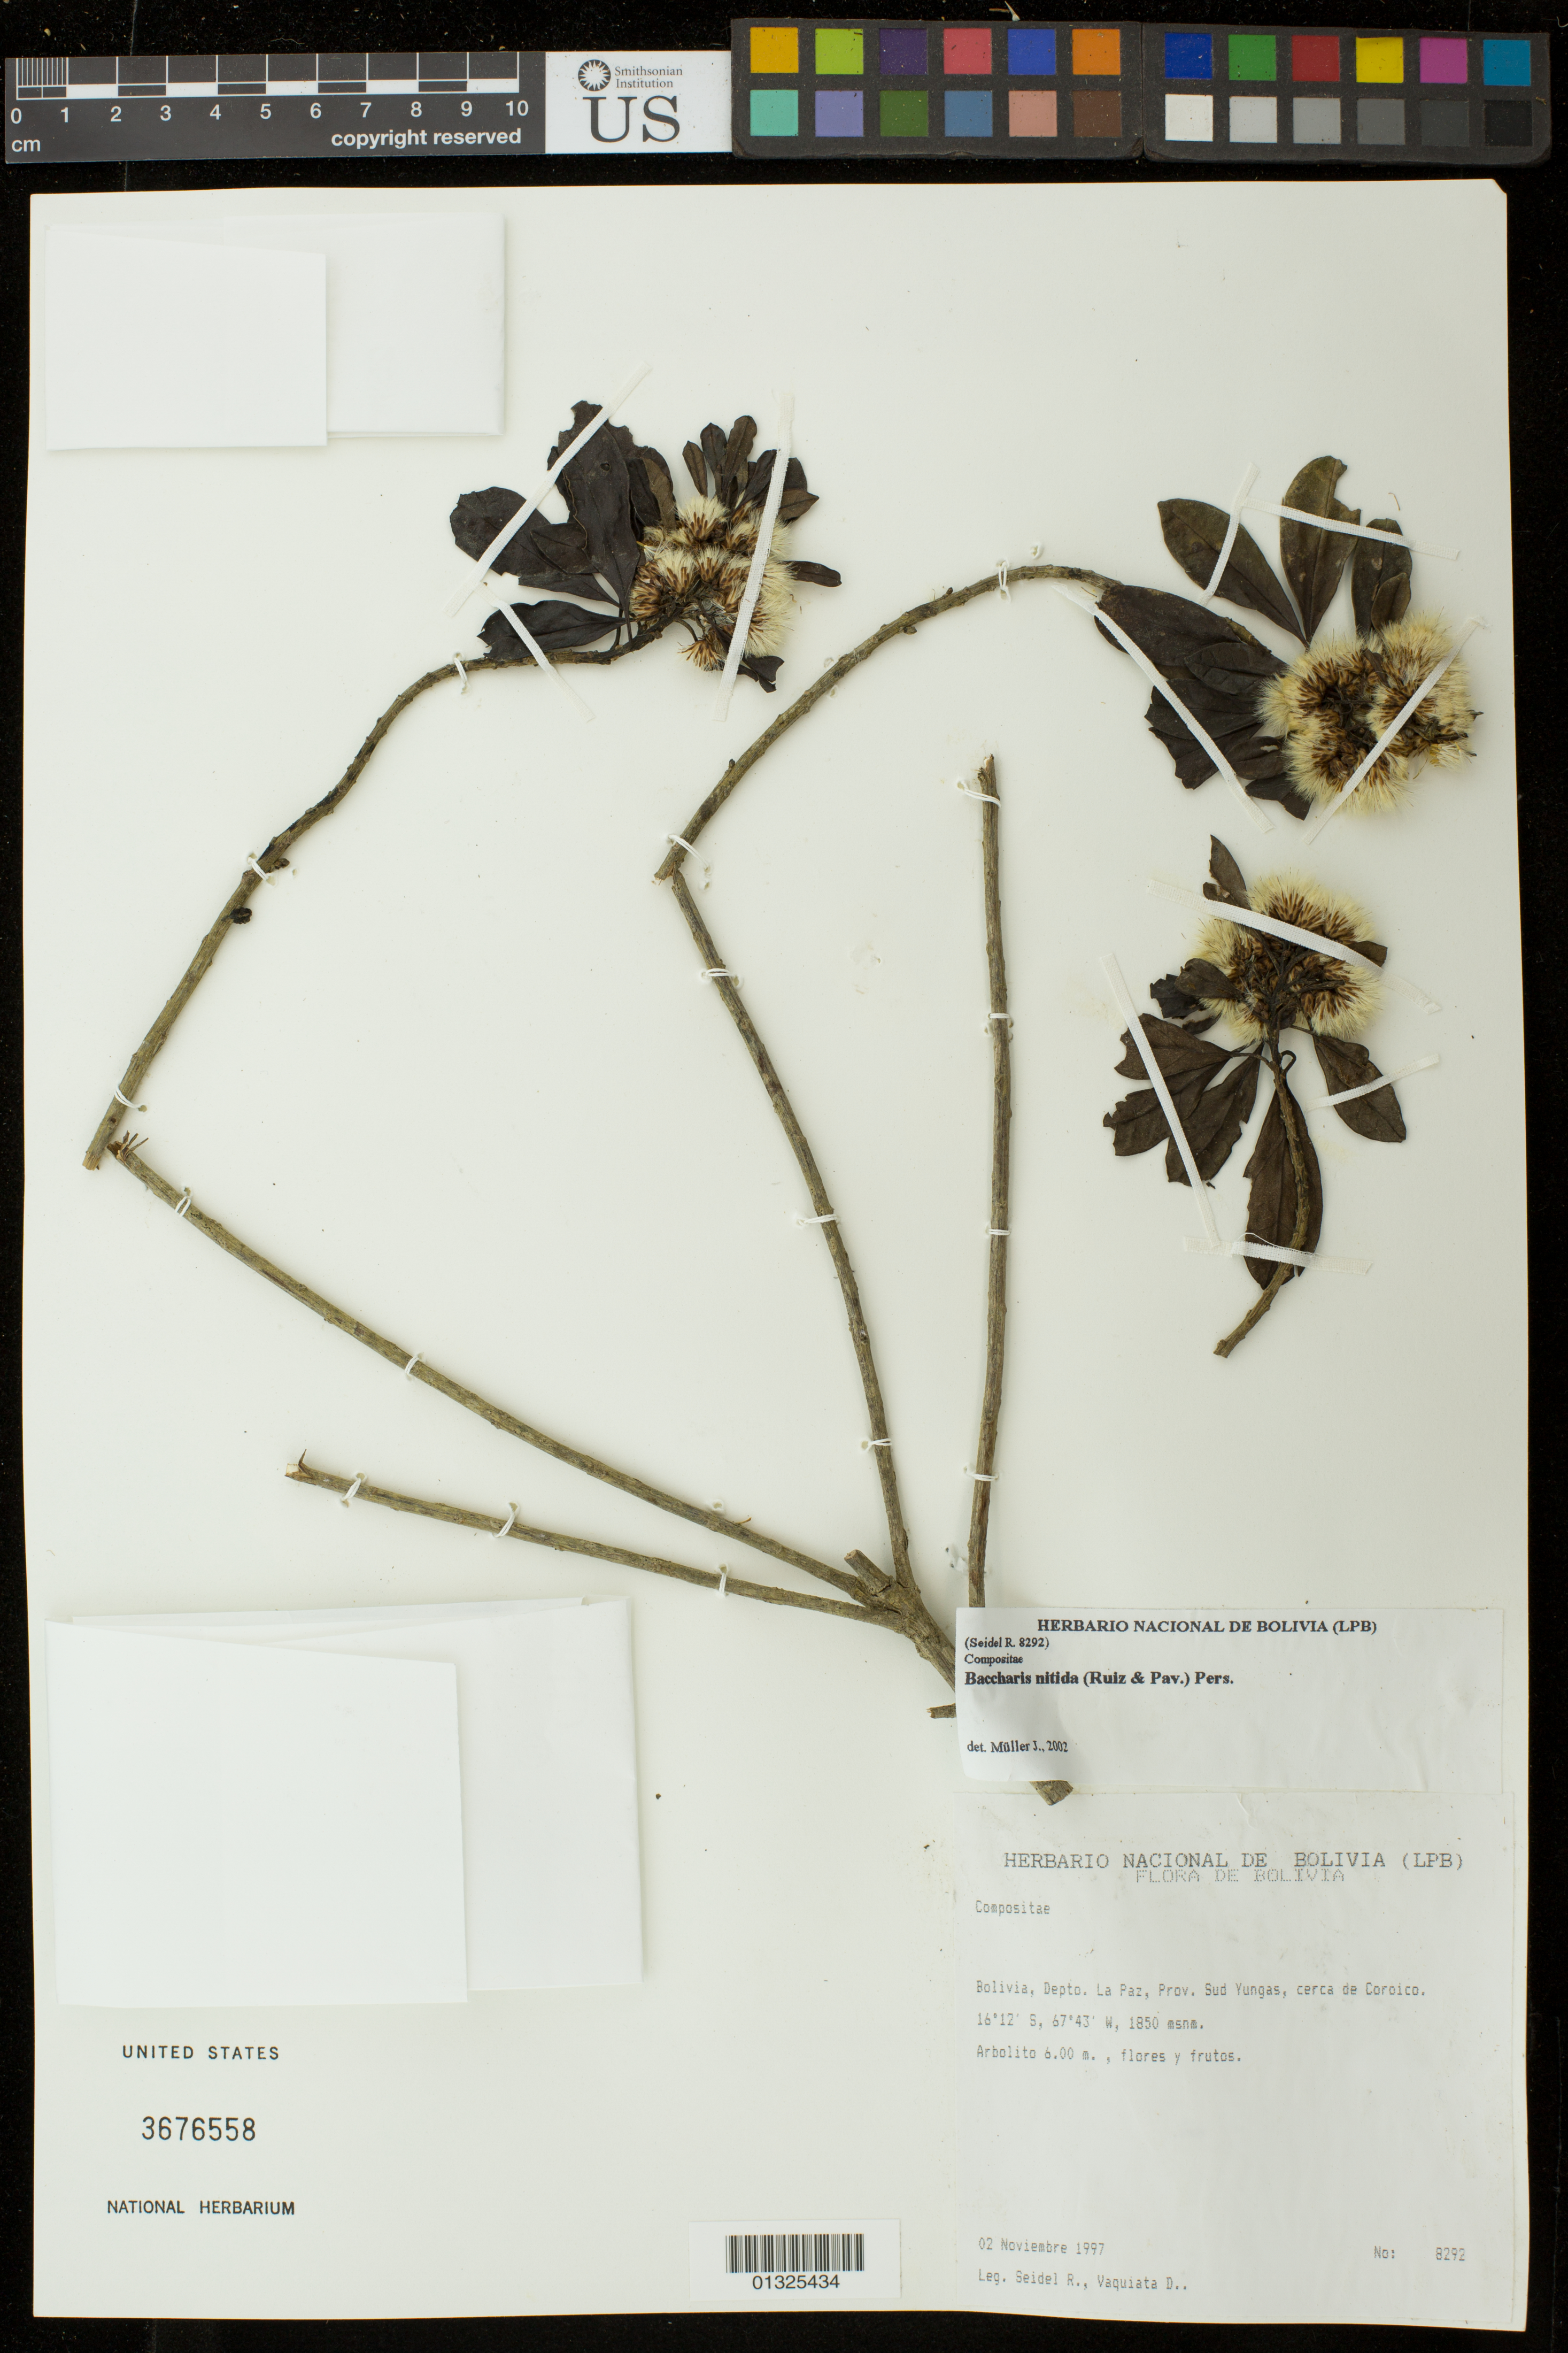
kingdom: Plantae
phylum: Tracheophyta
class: Magnoliopsida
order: Asterales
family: Asteraceae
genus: Baccharis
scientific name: Baccharis nitida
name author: (Ruiz & Pav.) Pers.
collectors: R. Seidel & D. Vaquiata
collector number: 8292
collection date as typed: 2 November 1997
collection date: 1997-11-02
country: Bolivia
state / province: La Paz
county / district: Sud Yungas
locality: Cerca de Coroico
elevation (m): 1850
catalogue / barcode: US 3676558